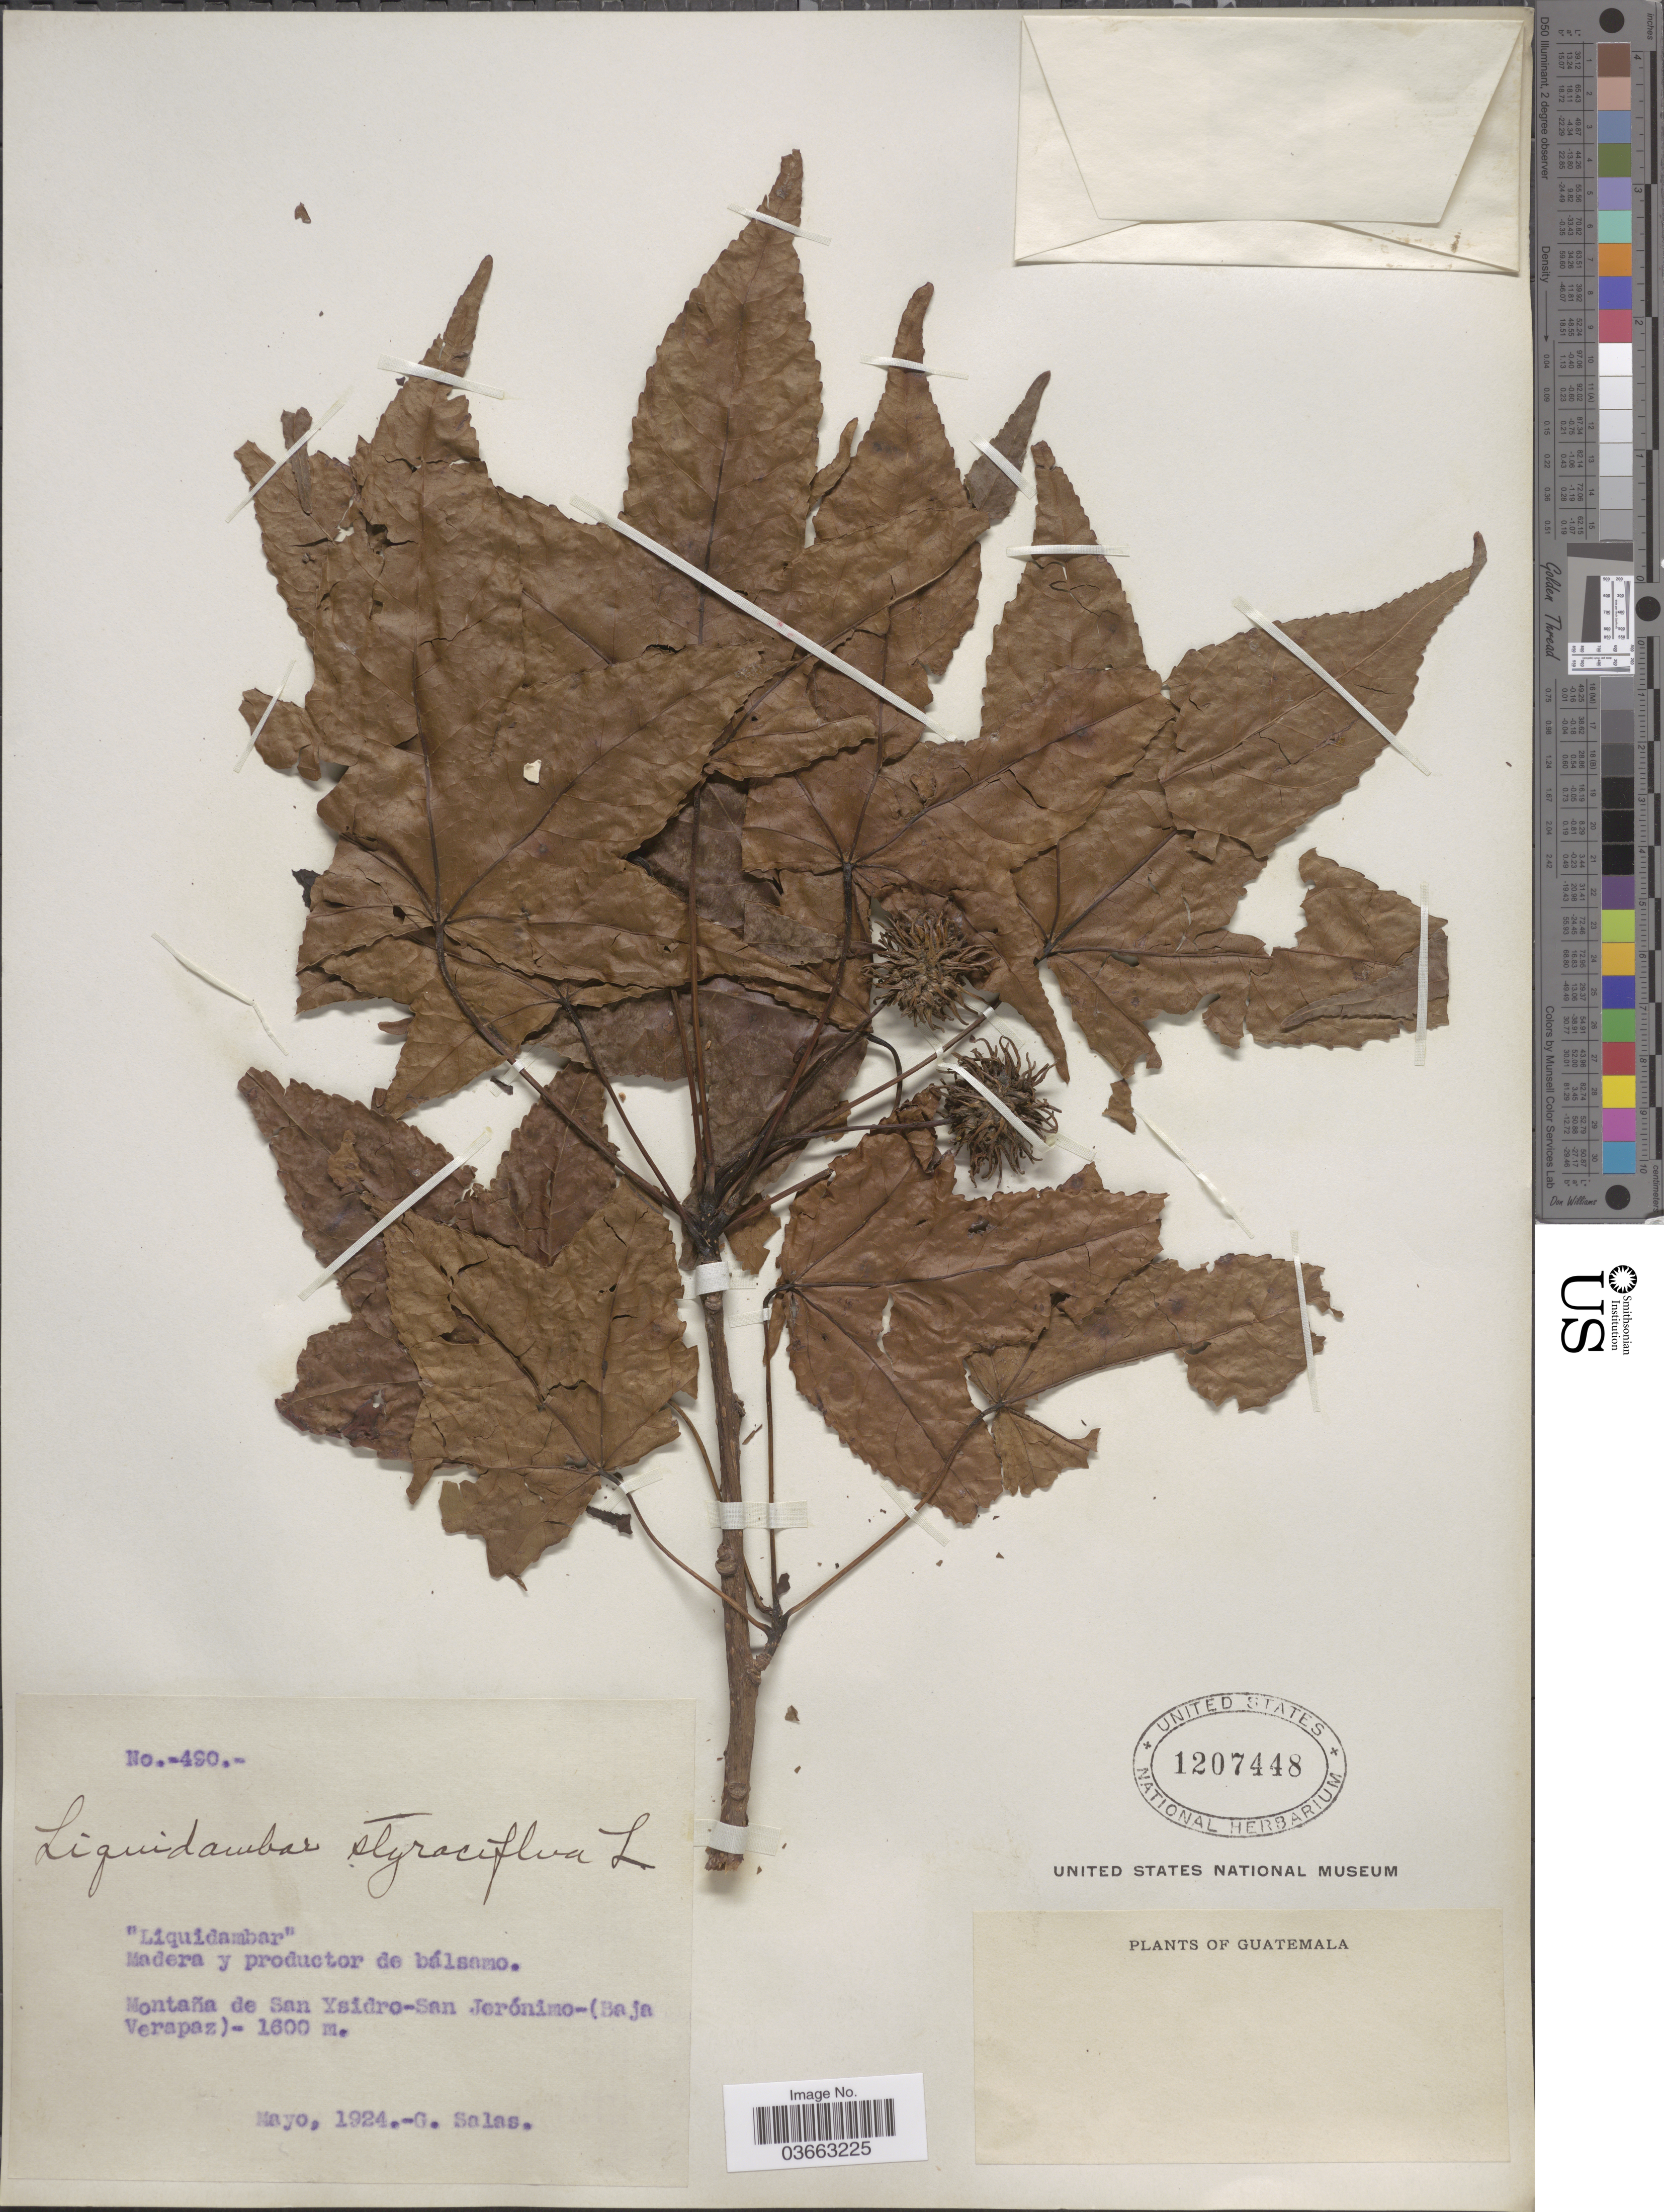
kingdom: Plantae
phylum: Tracheophyta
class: Magnoliopsida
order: Saxifragales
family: Altingiaceae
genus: Liquidambar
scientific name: Liquidambar styraciflua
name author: L.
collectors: G. Salas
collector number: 490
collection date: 1924-05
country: Guatemala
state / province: Baja Verapaz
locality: Montaña de San Ysidro-San Jerónimo.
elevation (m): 1600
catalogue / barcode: US 1207448